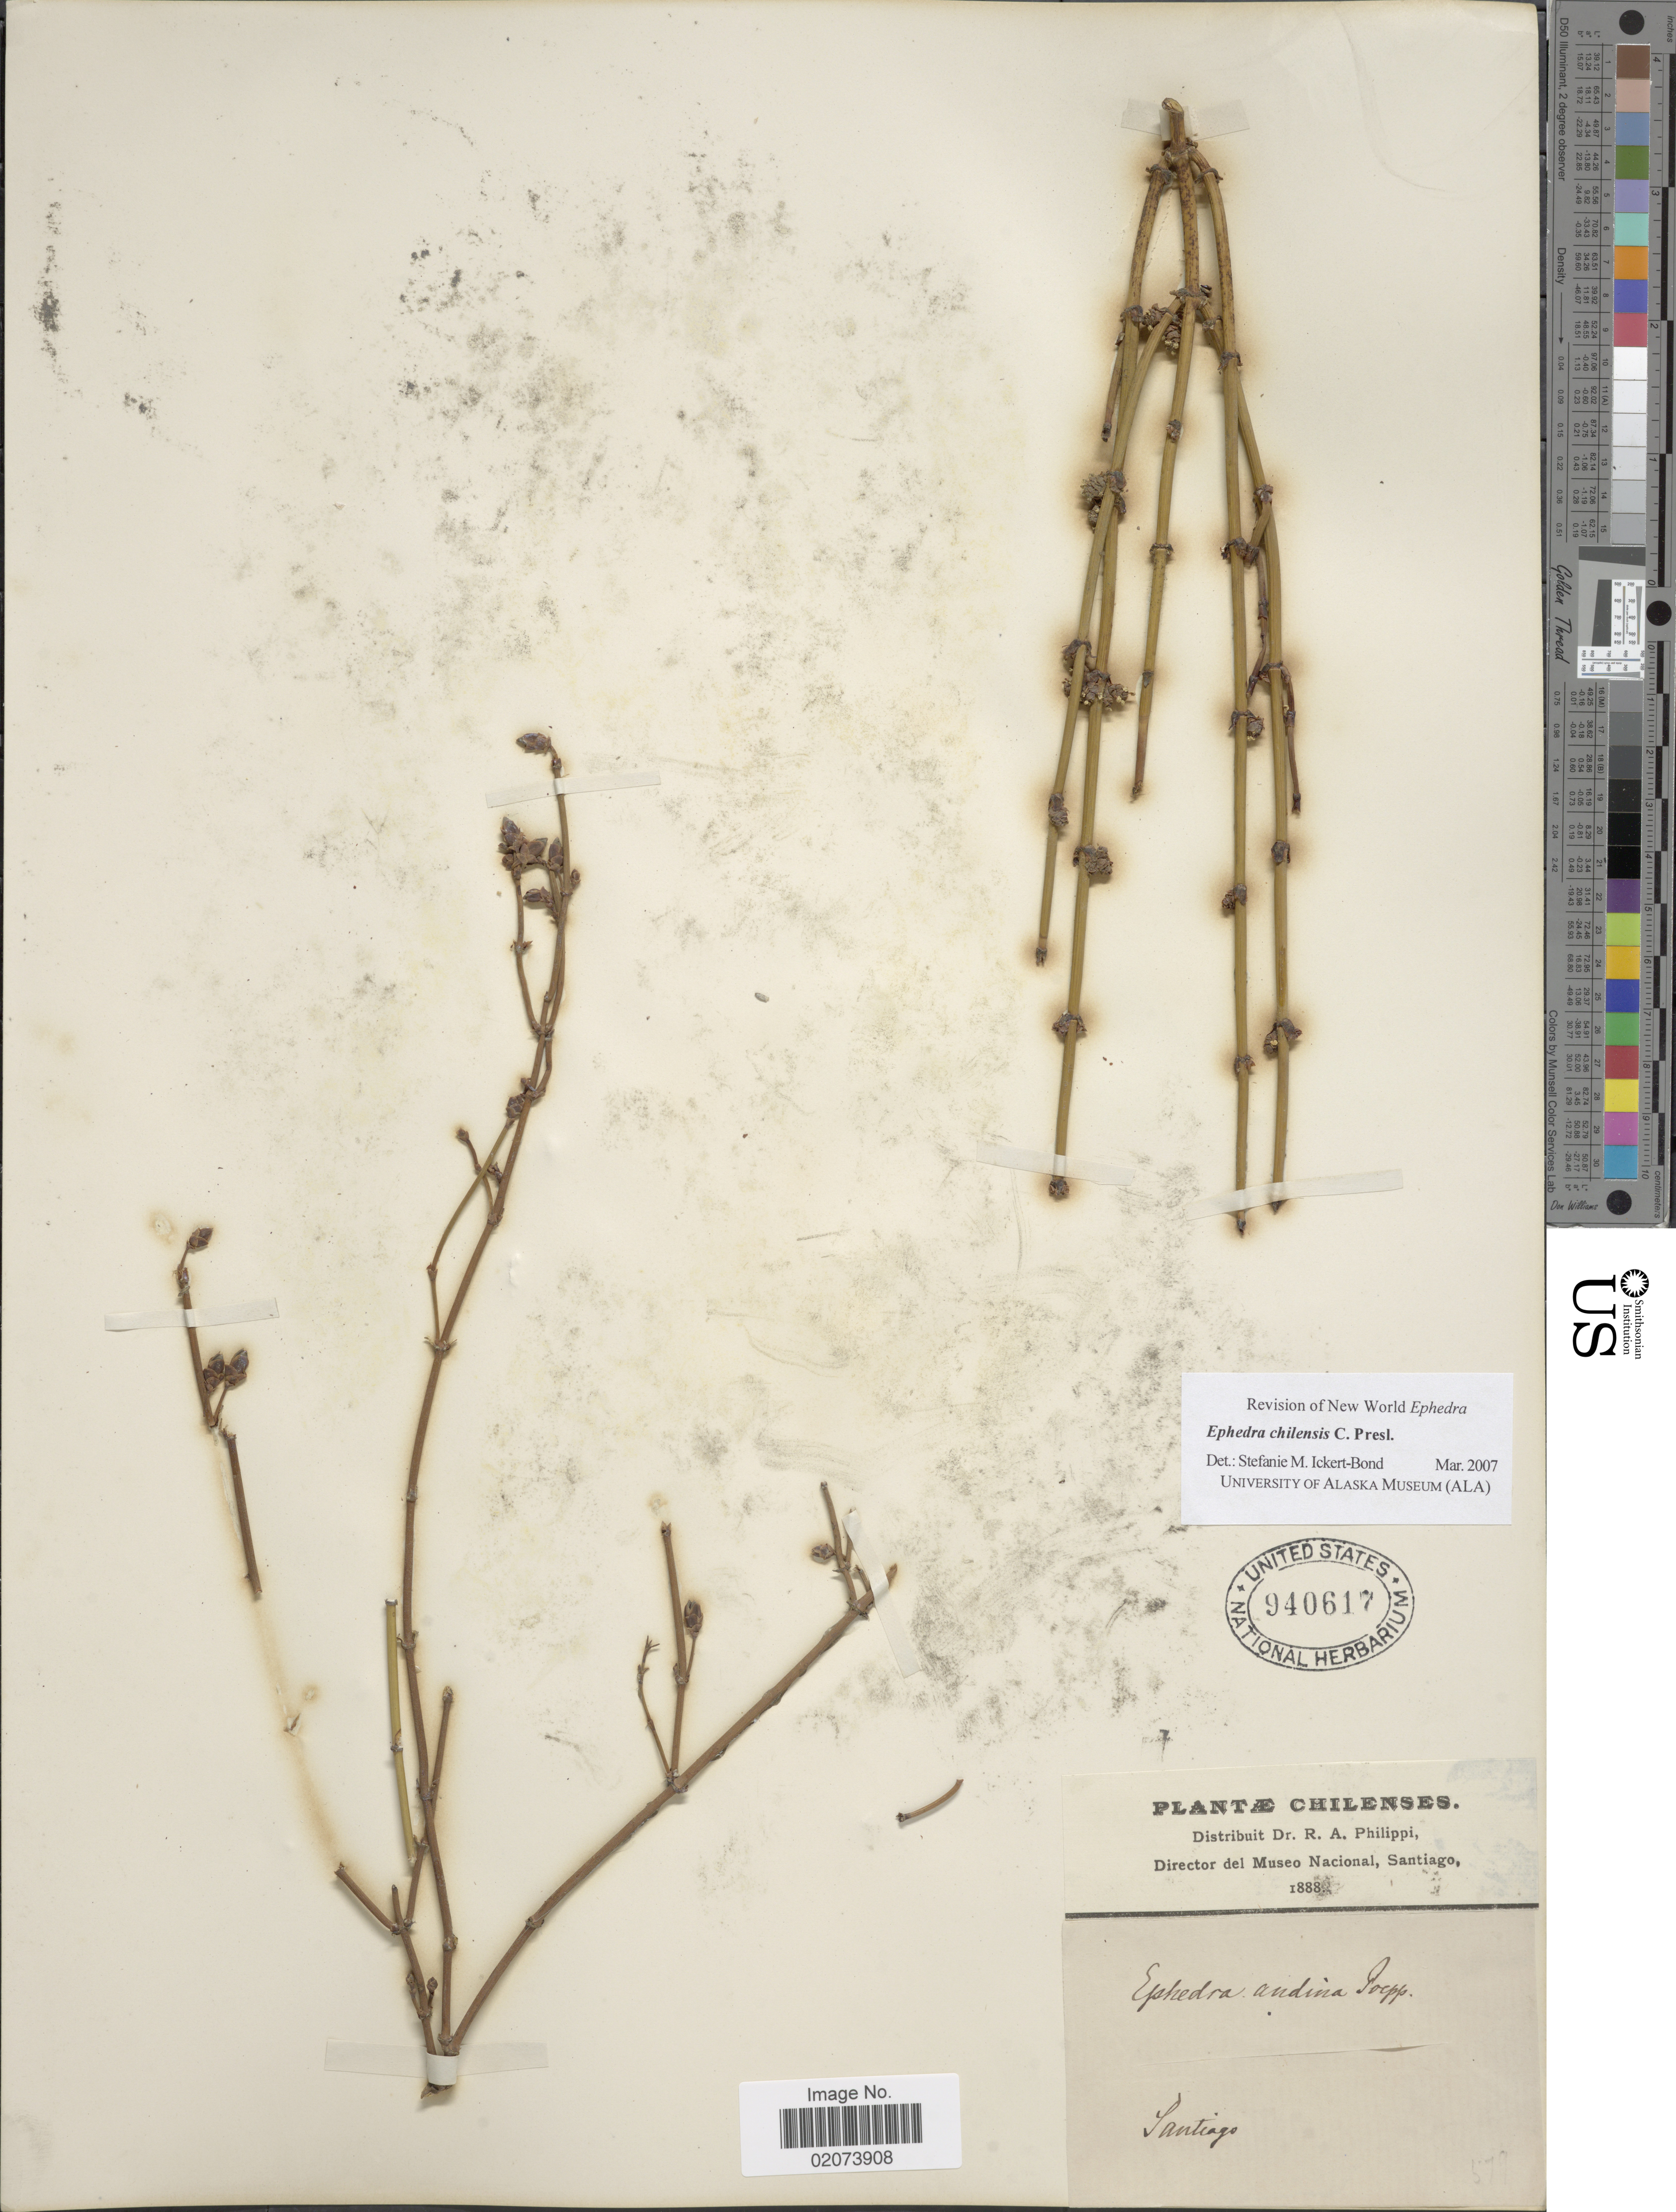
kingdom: Plantae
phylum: Tracheophyta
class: Gnetopsida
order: Ephedrales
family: Ephedraceae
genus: Ephedra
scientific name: Ephedra chilensis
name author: C. Presl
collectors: R. A. Philippi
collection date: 1888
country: Chile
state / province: Región Metropolitana (RM)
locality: Santiago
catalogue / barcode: US 940617